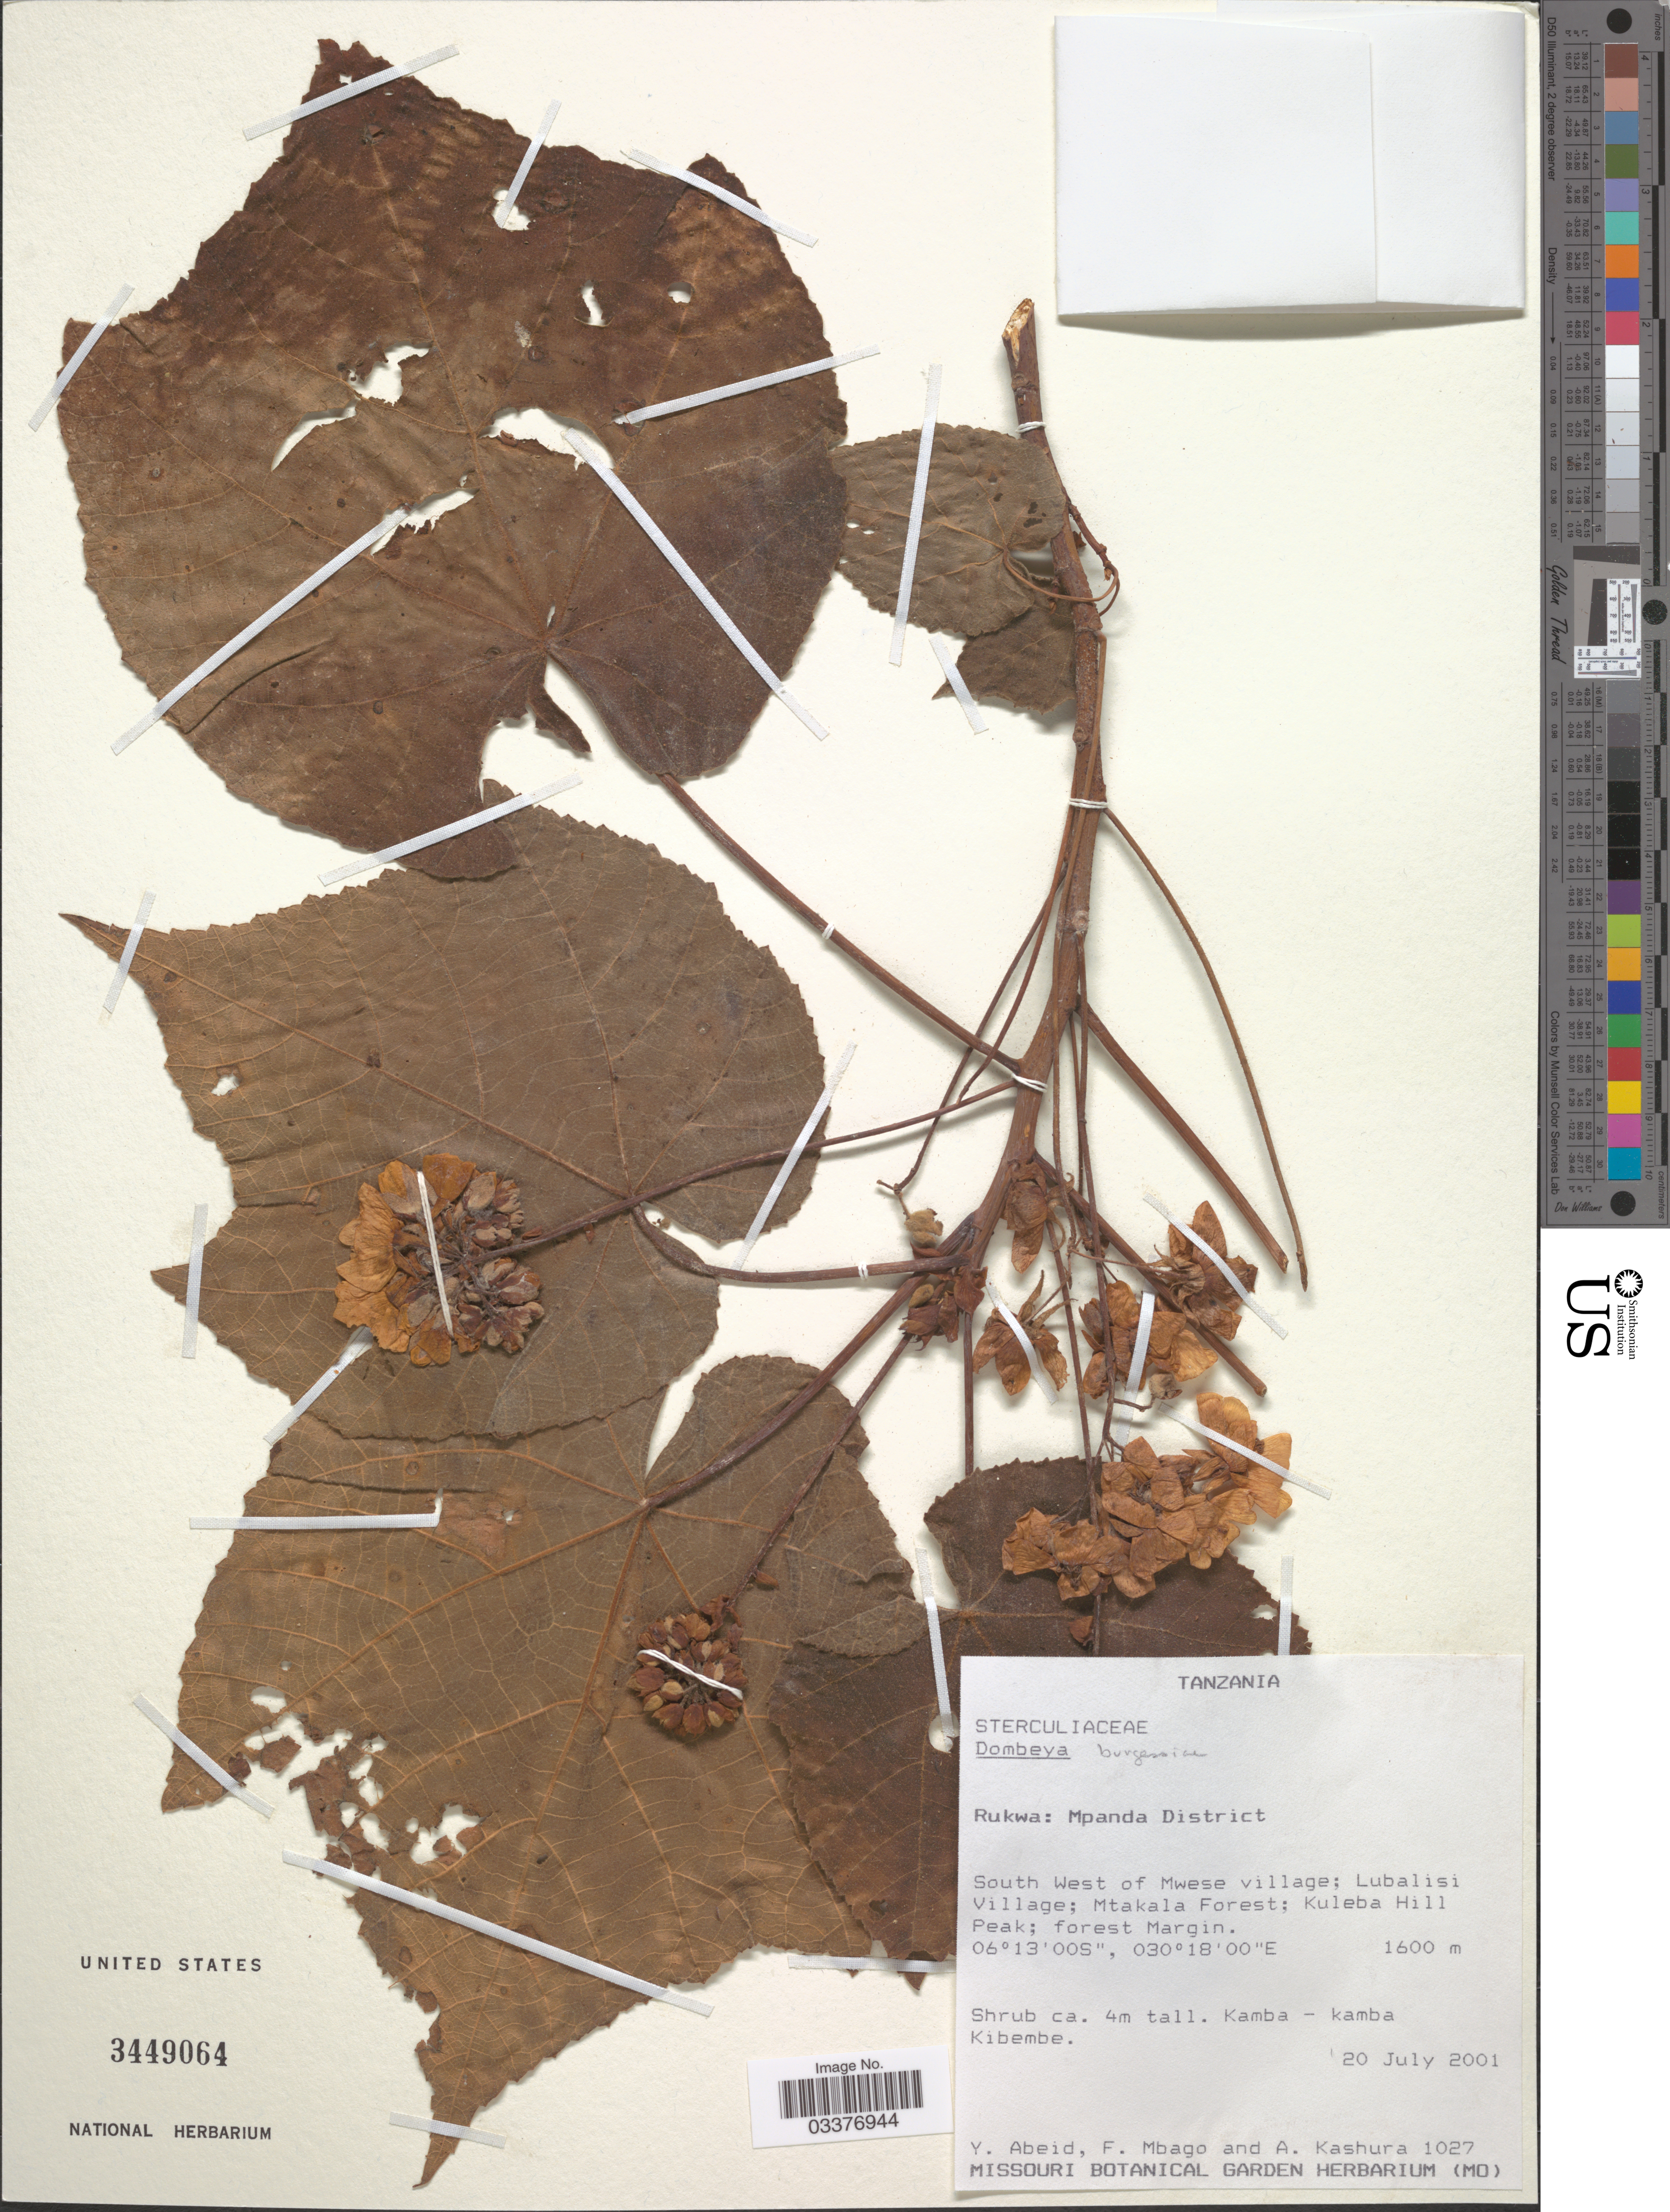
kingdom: Plantae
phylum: Tracheophyta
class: Magnoliopsida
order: Malvales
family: Malvaceae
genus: Dombeya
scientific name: Dombeya burgessiae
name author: Gerrard ex Harv.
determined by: Jourdain-Fievet, L.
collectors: Y. Abeid, F. Mbago & A. Kashura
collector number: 1027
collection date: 2001-07-20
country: Tanzania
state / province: Rukwa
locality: Mpanda District, South West of Mwese village; Lubalisi Village; Mtakala Forest; Kuleba Hill Peak; forest Margin.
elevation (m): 1600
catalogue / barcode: US 3449064